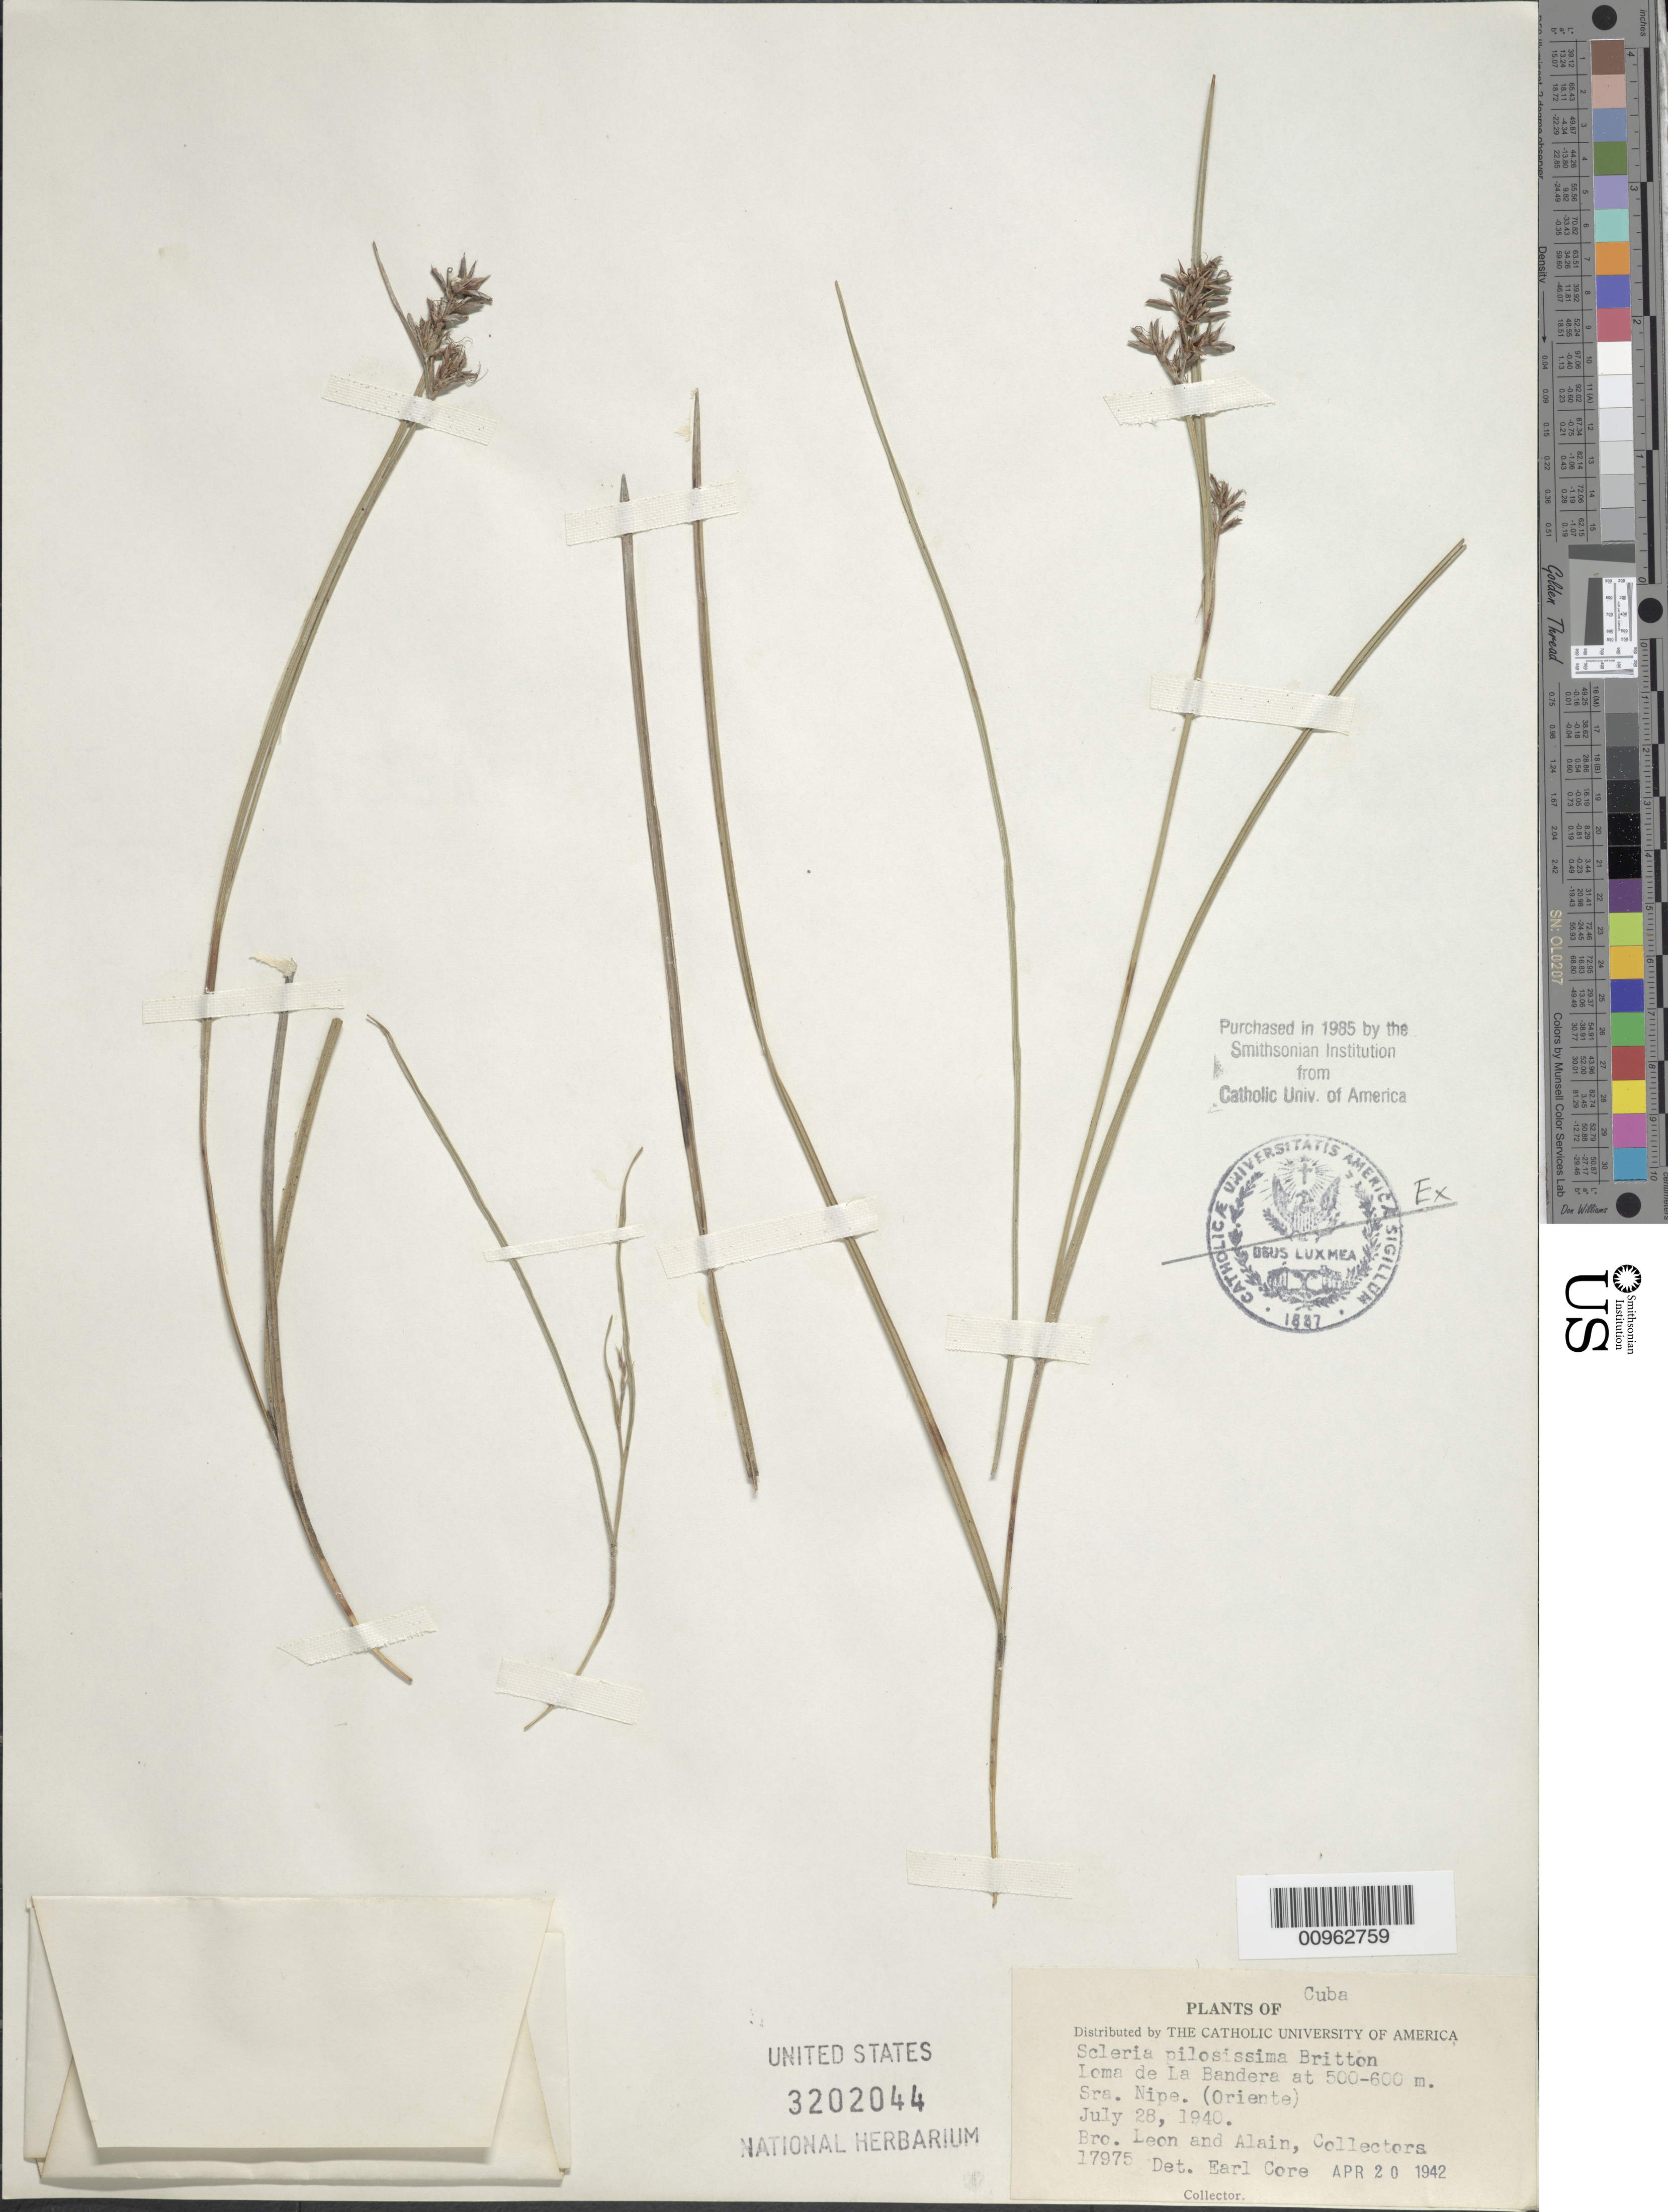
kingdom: Plantae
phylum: Tracheophyta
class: Liliopsida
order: Poales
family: Cyperaceae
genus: Scleria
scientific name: Scleria pilosissima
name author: Britton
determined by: Core, E. L.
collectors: Bro. León & A. H. Liogier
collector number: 17975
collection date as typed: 28 Jul 1940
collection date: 1940-07-28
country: Cuba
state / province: Holguín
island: Cuba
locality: Loma de La Bandera, Sierra de Nipe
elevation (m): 500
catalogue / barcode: US 3202044